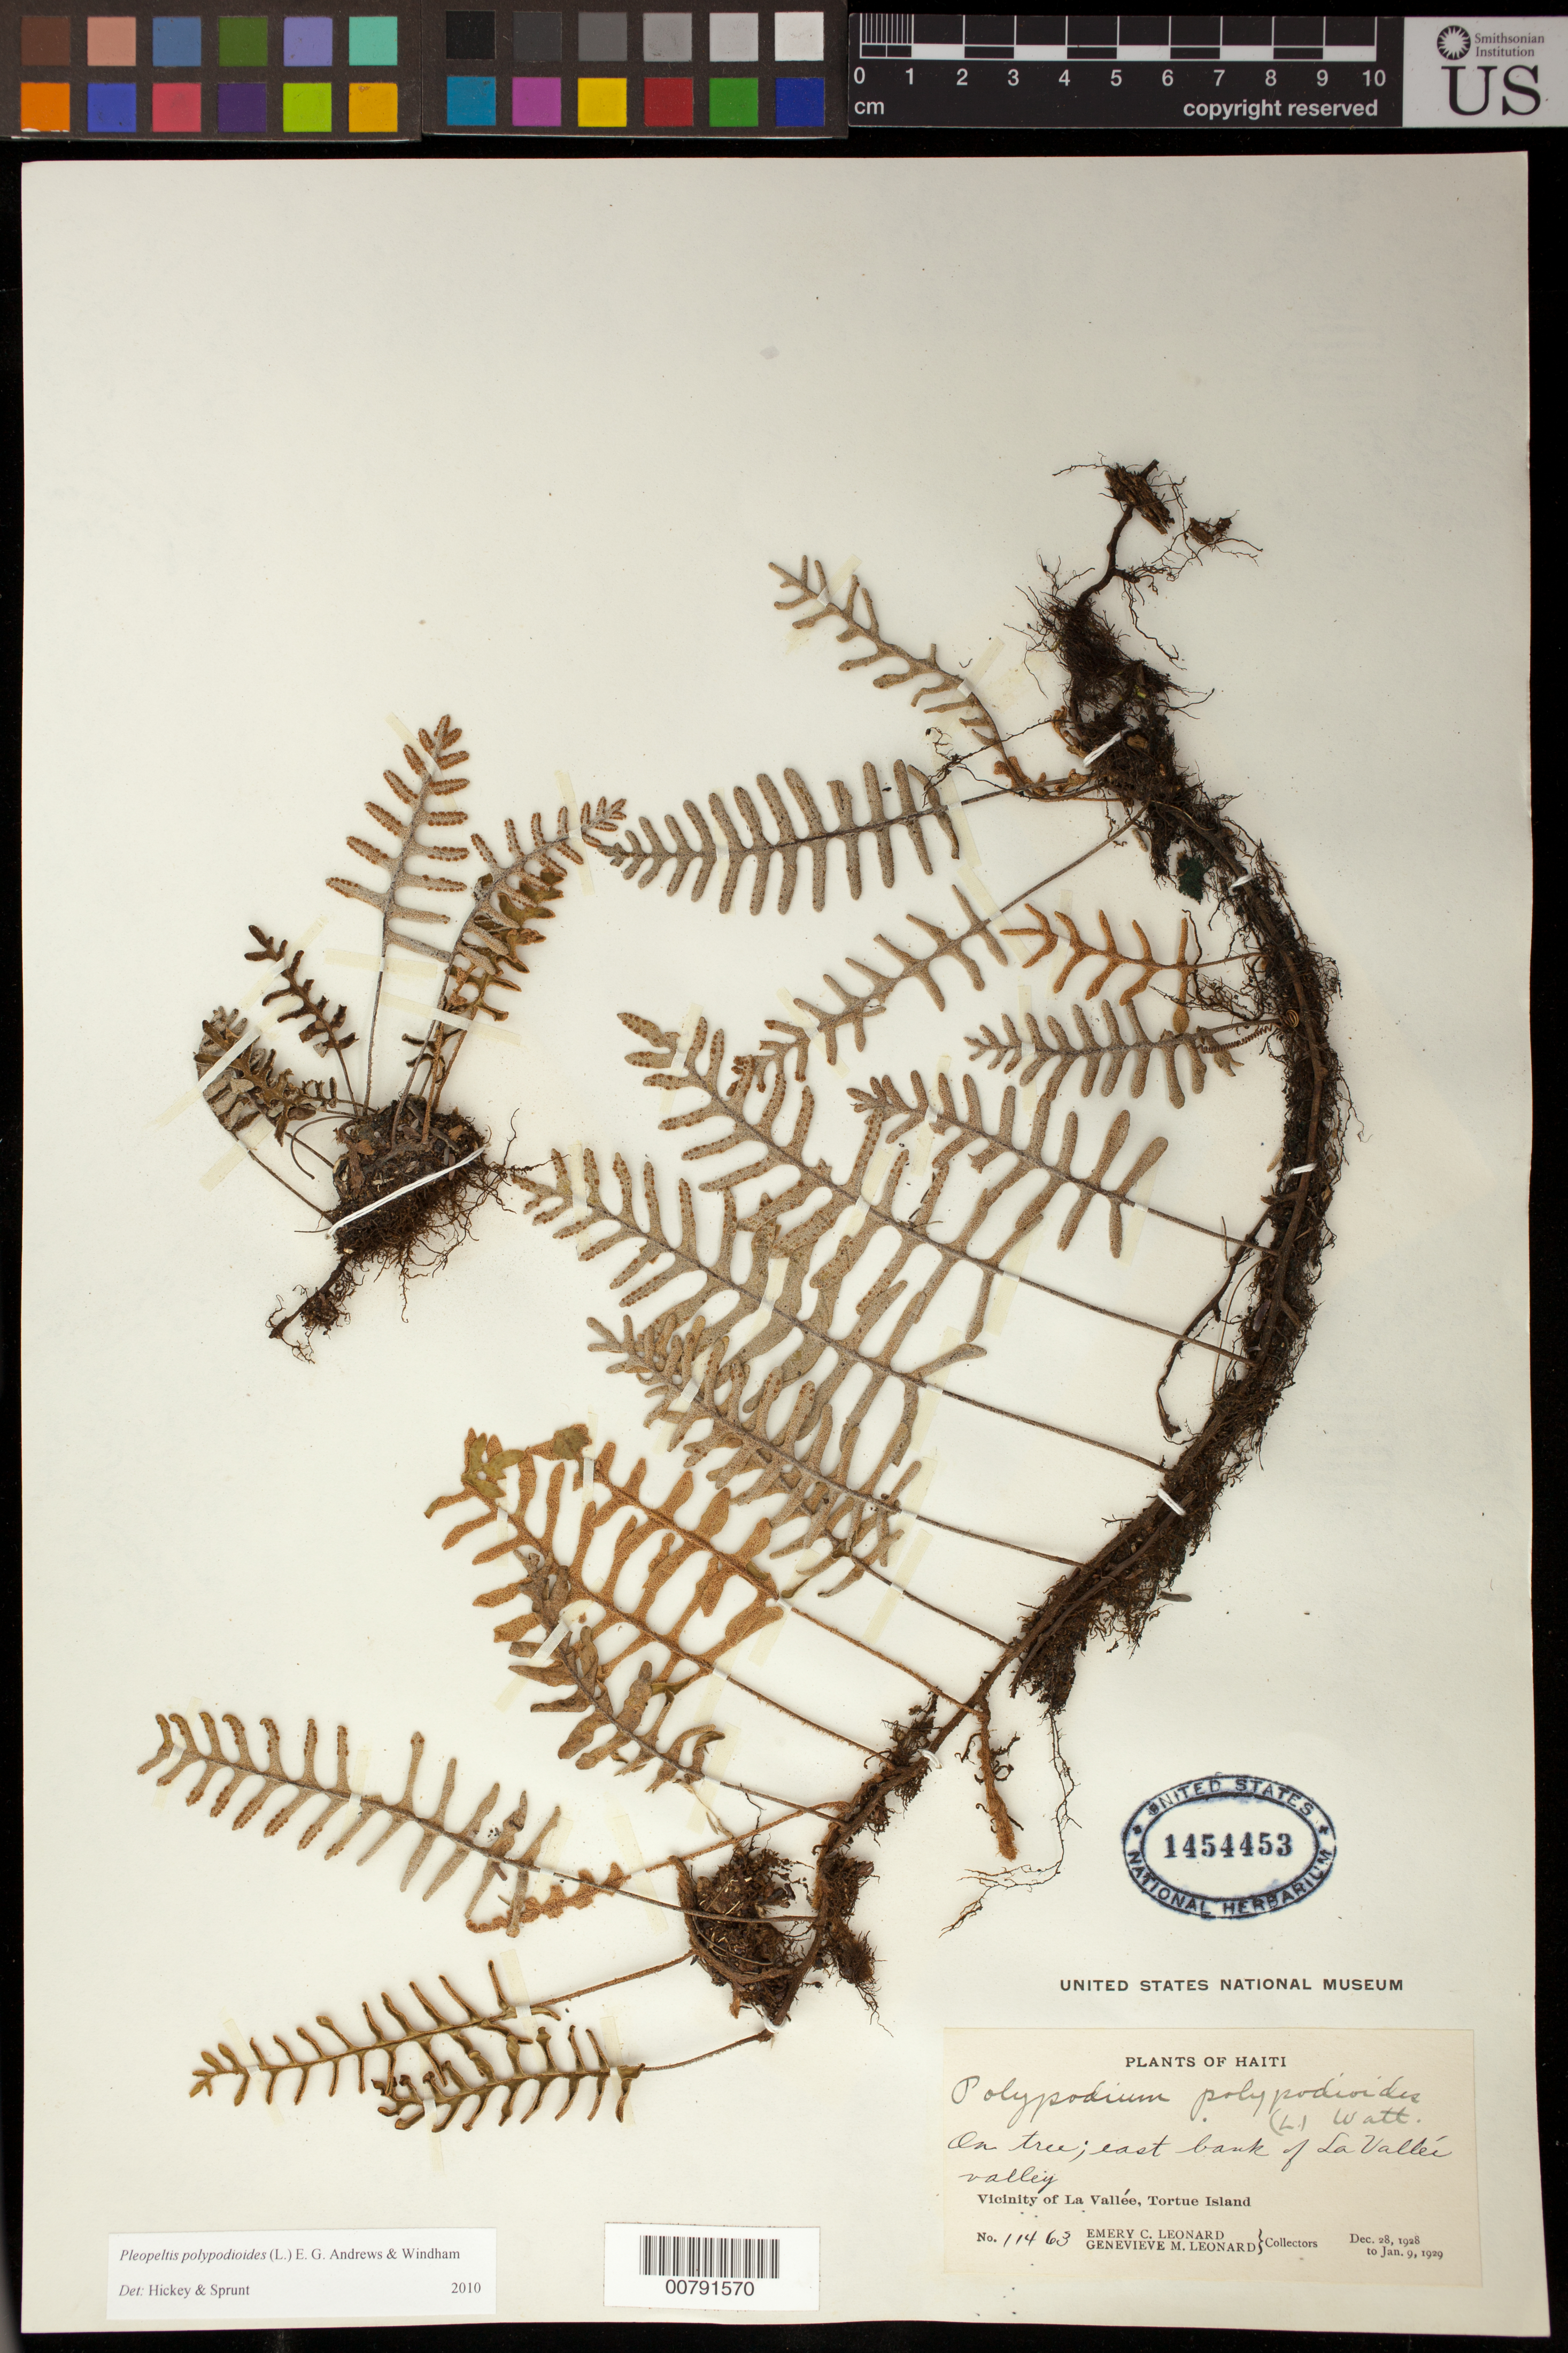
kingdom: Plantae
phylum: Tracheophyta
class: Polypodiopsida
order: Polypodiales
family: Polypodiaceae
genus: Pleopeltis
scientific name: Pleopeltis polypodioides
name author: (L.) E.G. Andrews & Windham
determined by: Hickey, R. J.; Sprunt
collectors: E. C. Leonard & G. M. Leonard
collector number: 11463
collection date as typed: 28 Dec 1929 to 09 Jan 1929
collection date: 1929-01-09/1929-12-28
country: Haiti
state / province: Nord-Óuest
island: Île de la Tortue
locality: La Vallée, E bank of valley, Tortue Island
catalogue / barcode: US 1454453